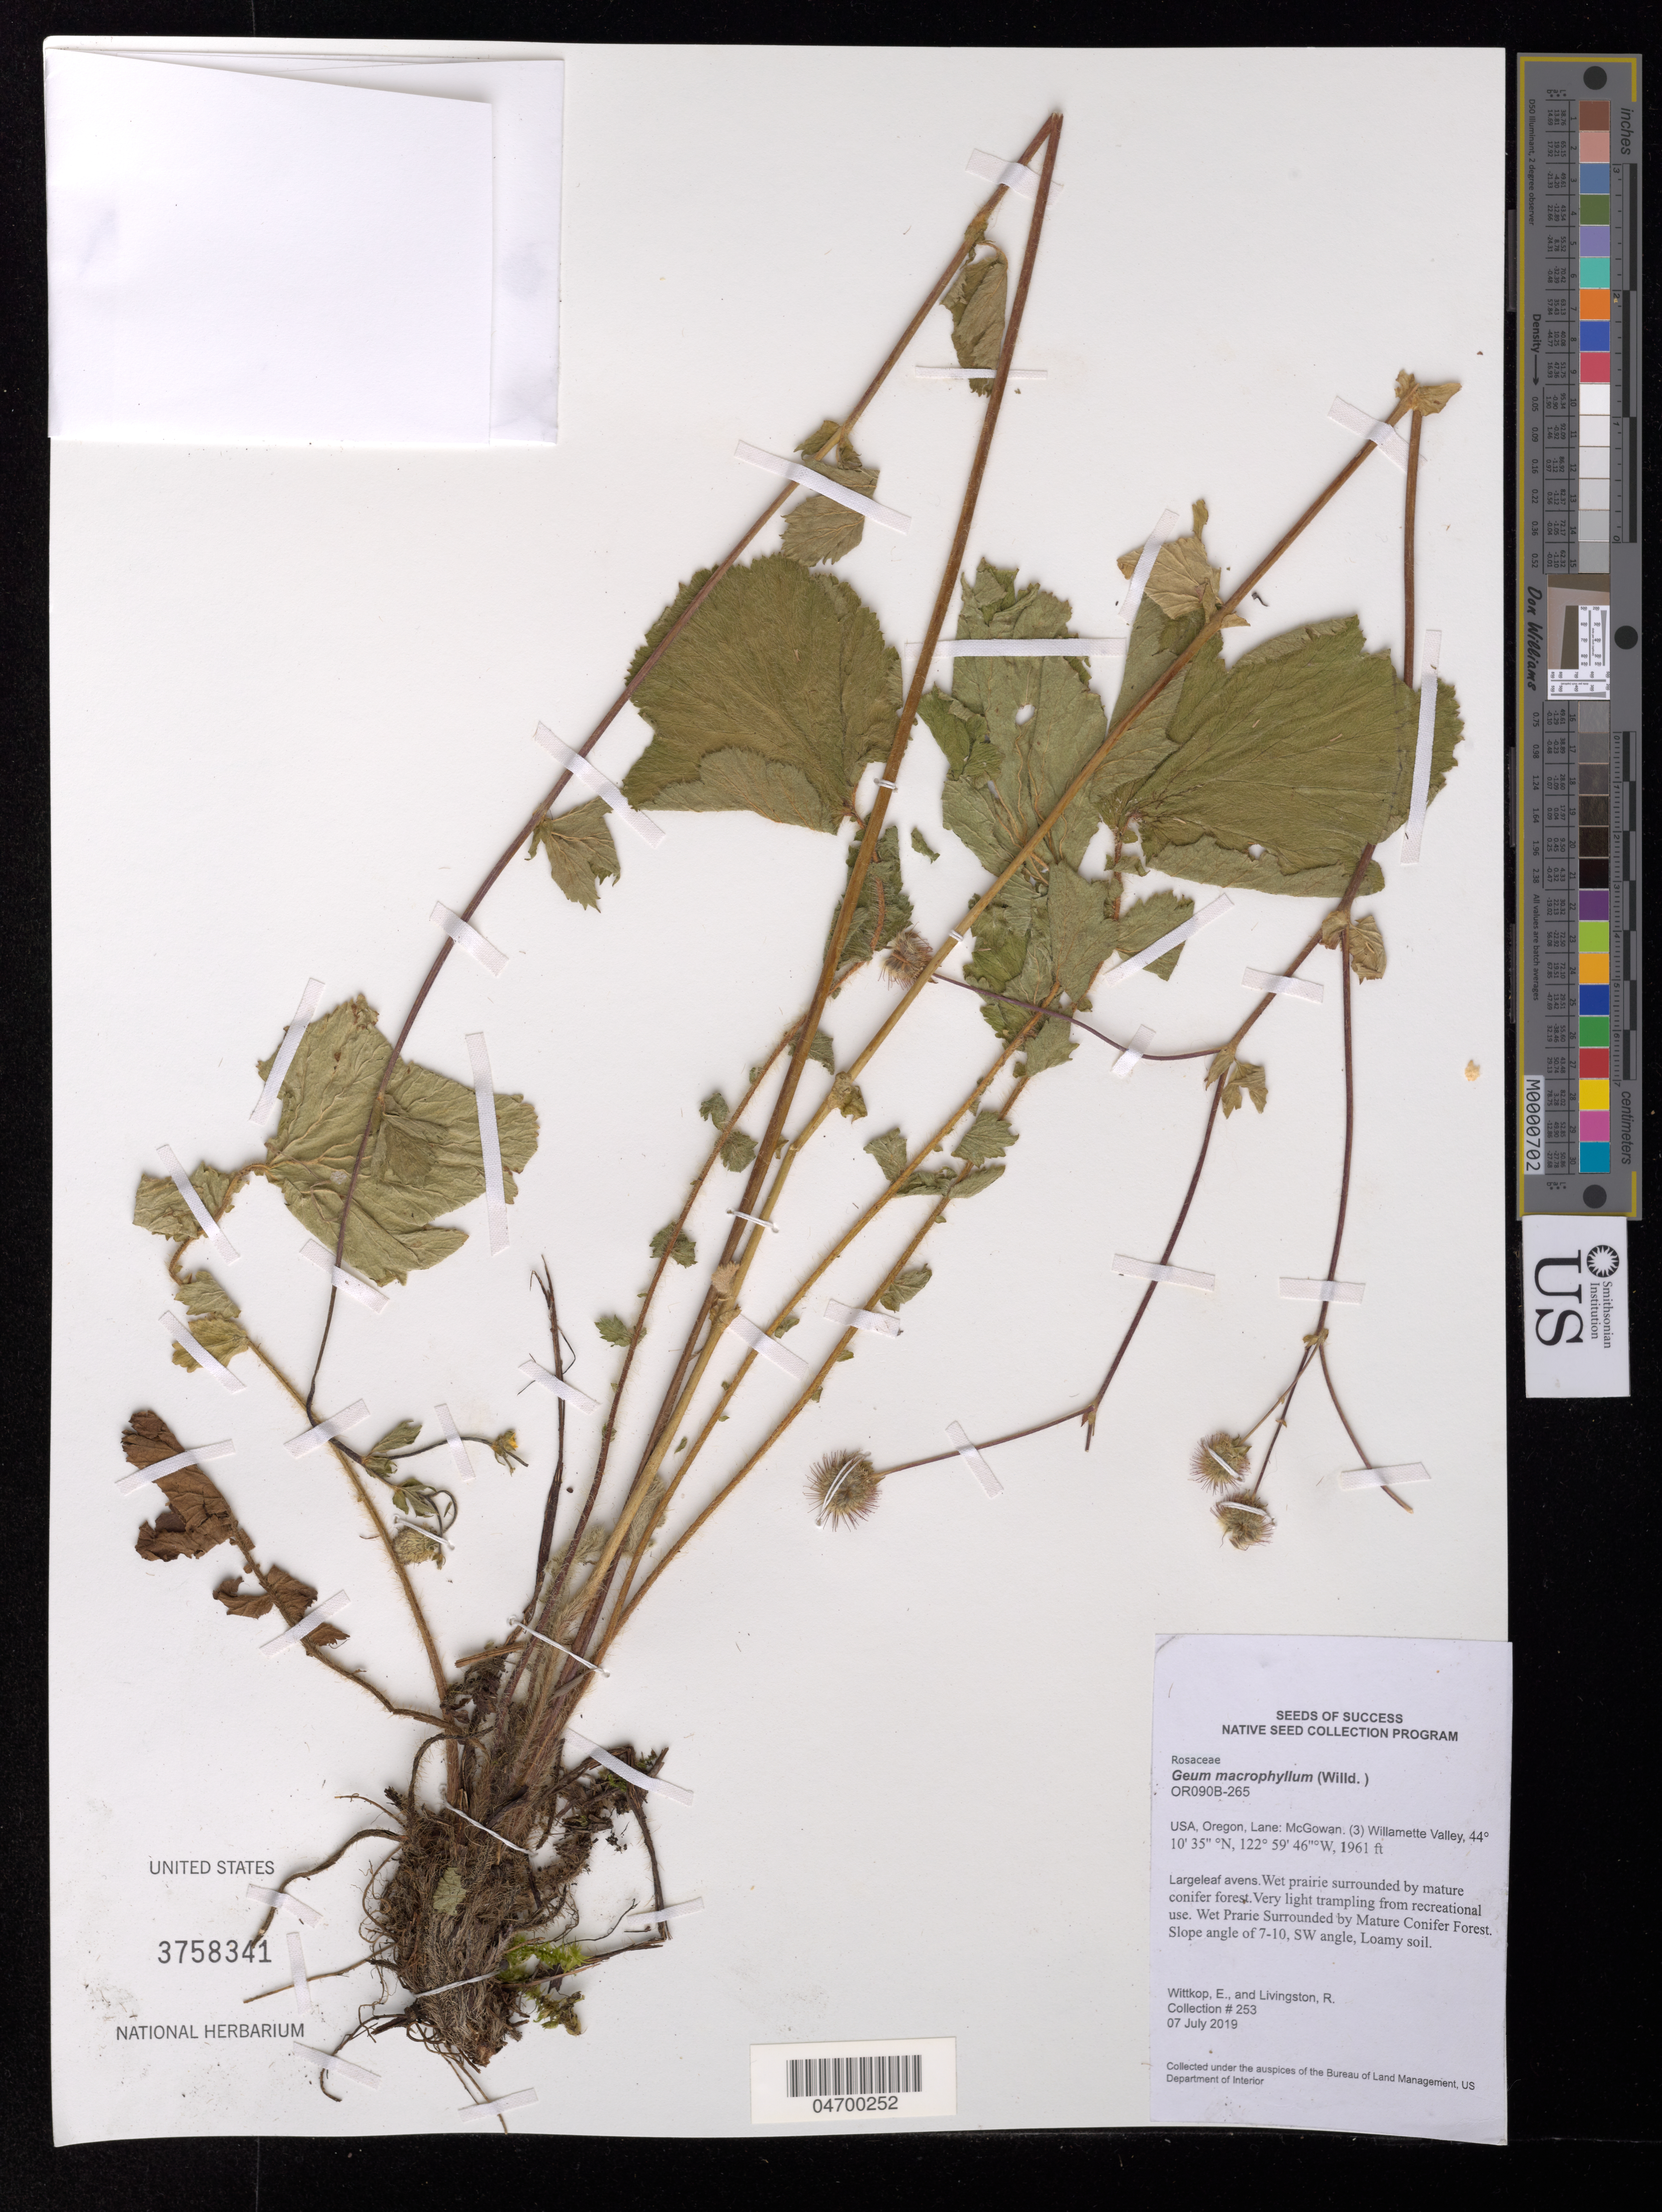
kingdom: Plantae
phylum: Tracheophyta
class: Magnoliopsida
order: Rosales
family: Rosaceae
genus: Geum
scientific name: Geum macrophyllum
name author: Willd.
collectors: E. Wittkop & R. Livingston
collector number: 253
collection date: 2019-07-07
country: United States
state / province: Oregon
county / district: Lane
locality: Lane: McGowan. (3) Willamette Valley.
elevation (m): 598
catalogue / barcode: US 3758341